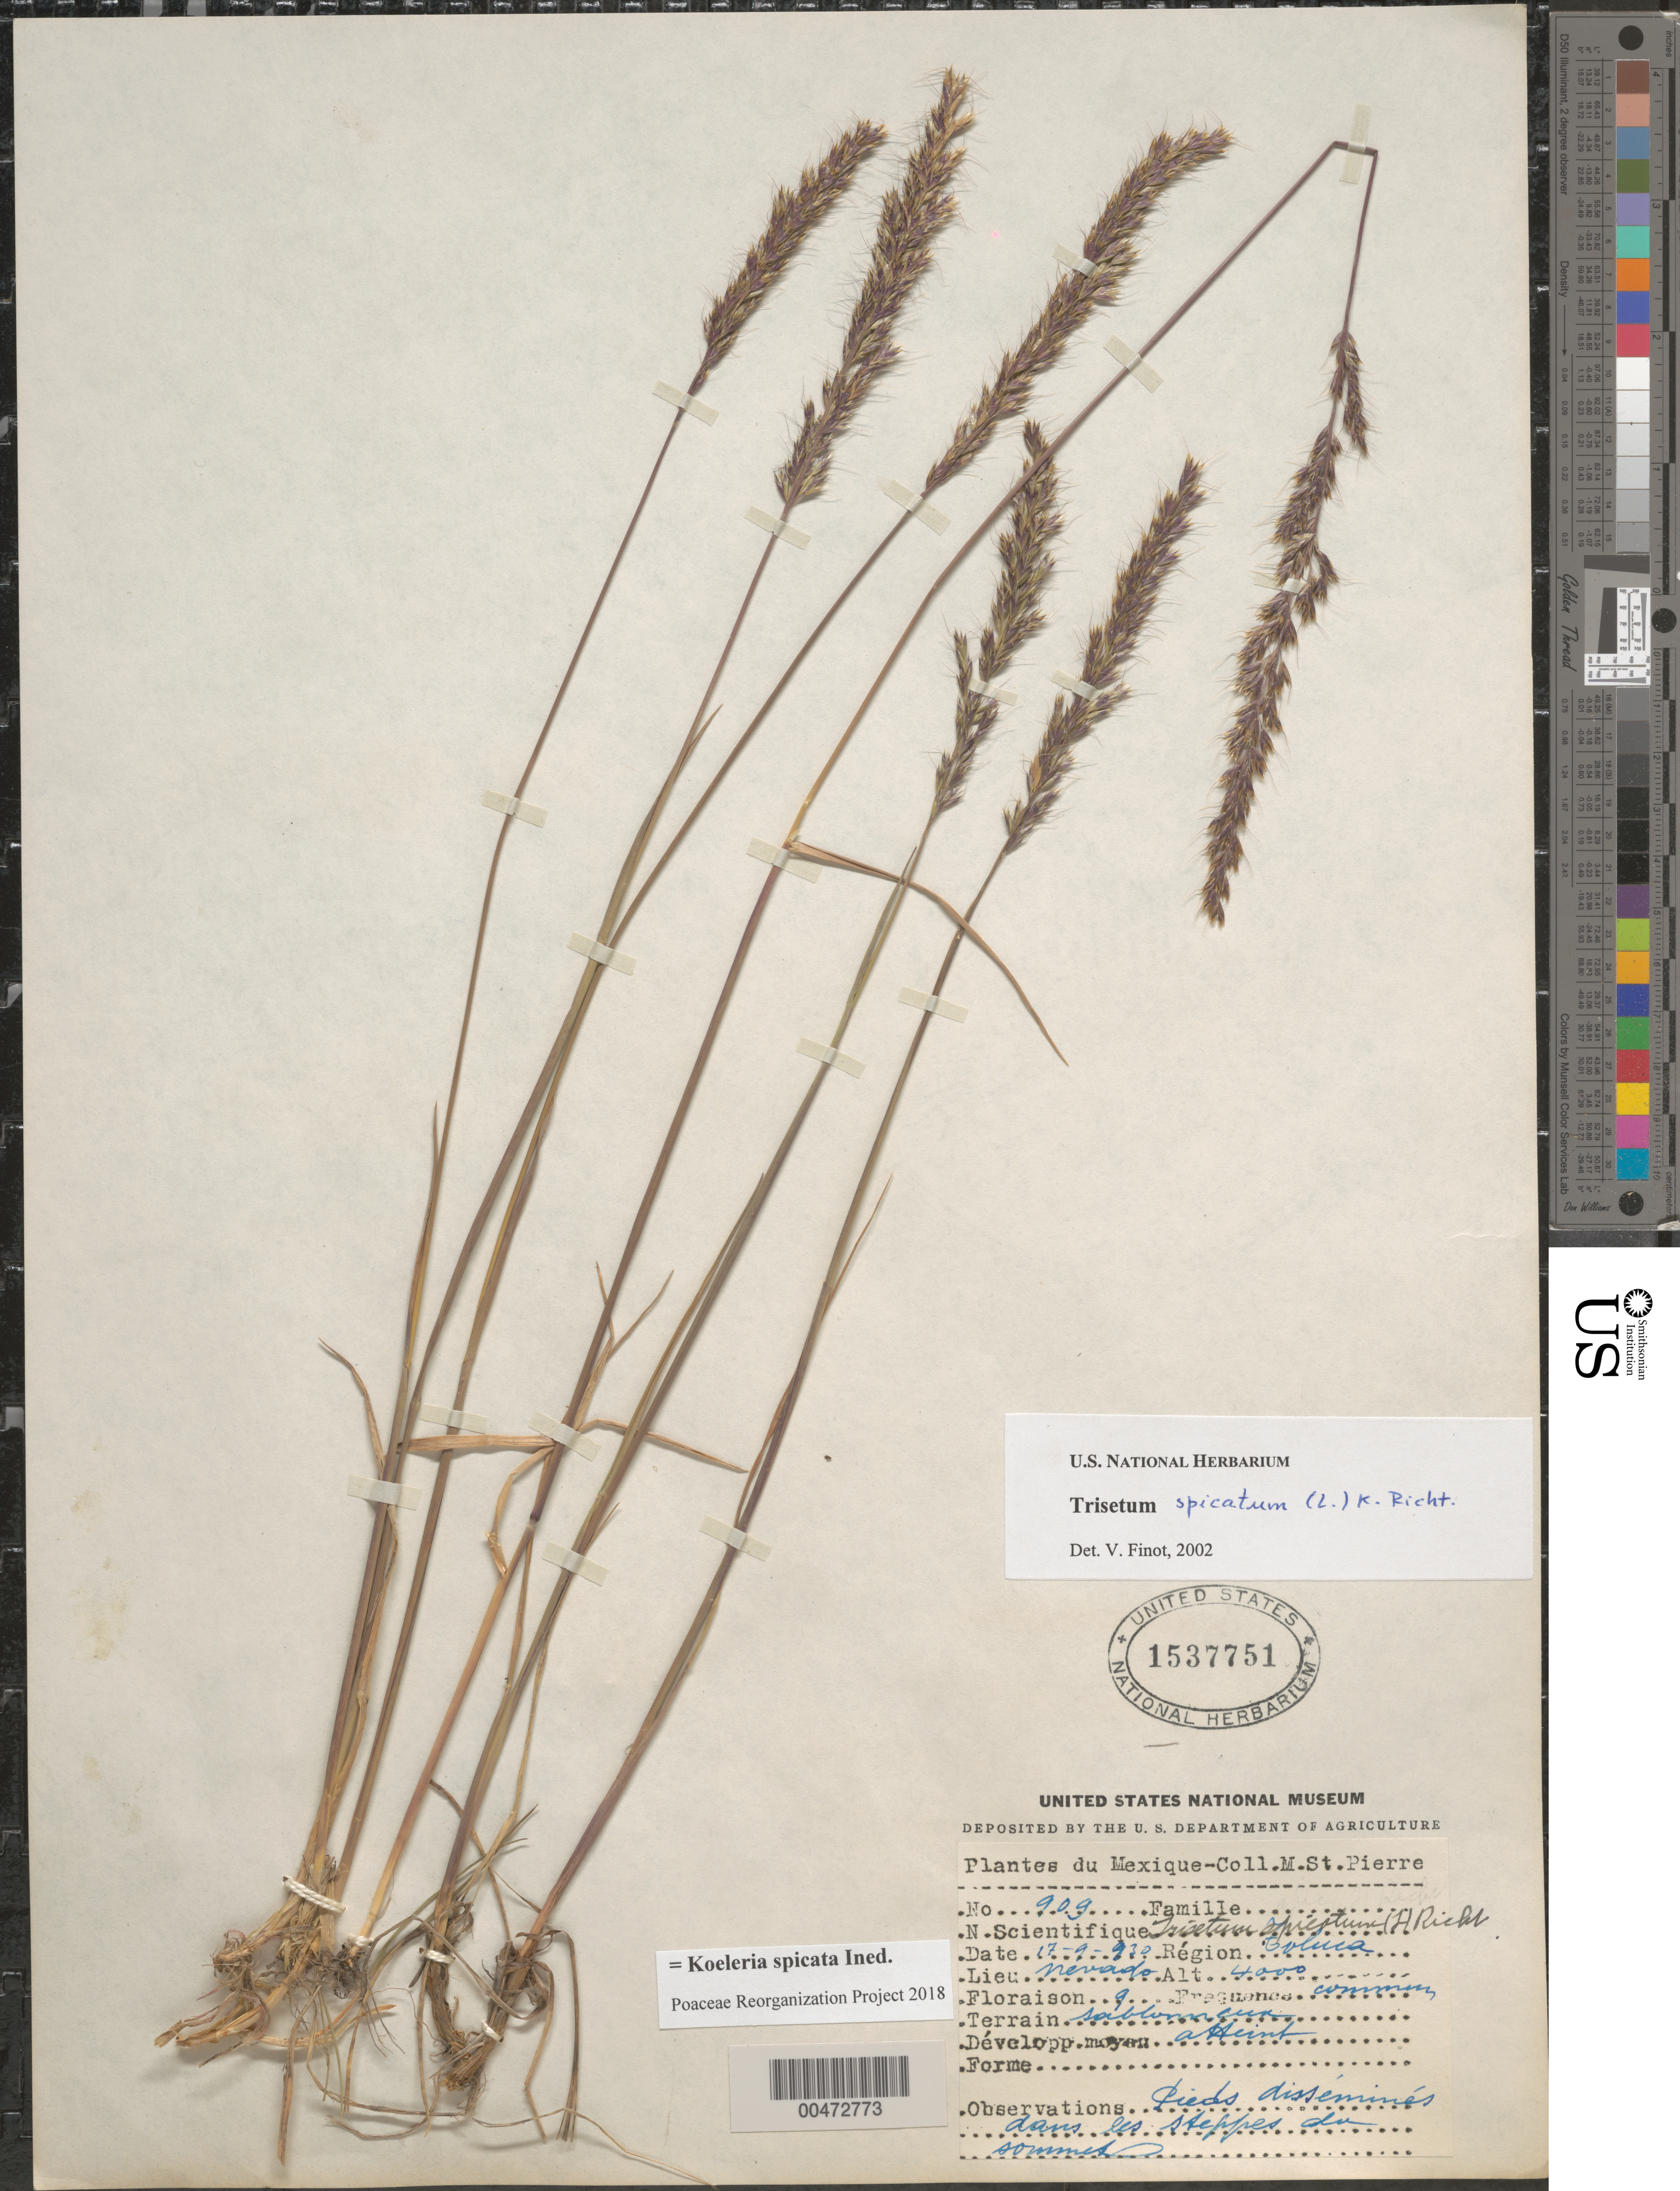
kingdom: Plantae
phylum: Tracheophyta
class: Liliopsida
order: Poales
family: Poaceae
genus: Koeleria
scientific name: Koeleria spicata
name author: (L.) Barberá et al.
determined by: Poaceae Reorganization Project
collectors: M. Saint-Pierre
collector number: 909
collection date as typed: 17 Sep 1930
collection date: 1930-09-17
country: Mexico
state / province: México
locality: Toluca, Nevado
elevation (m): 4000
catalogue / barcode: US 1537751